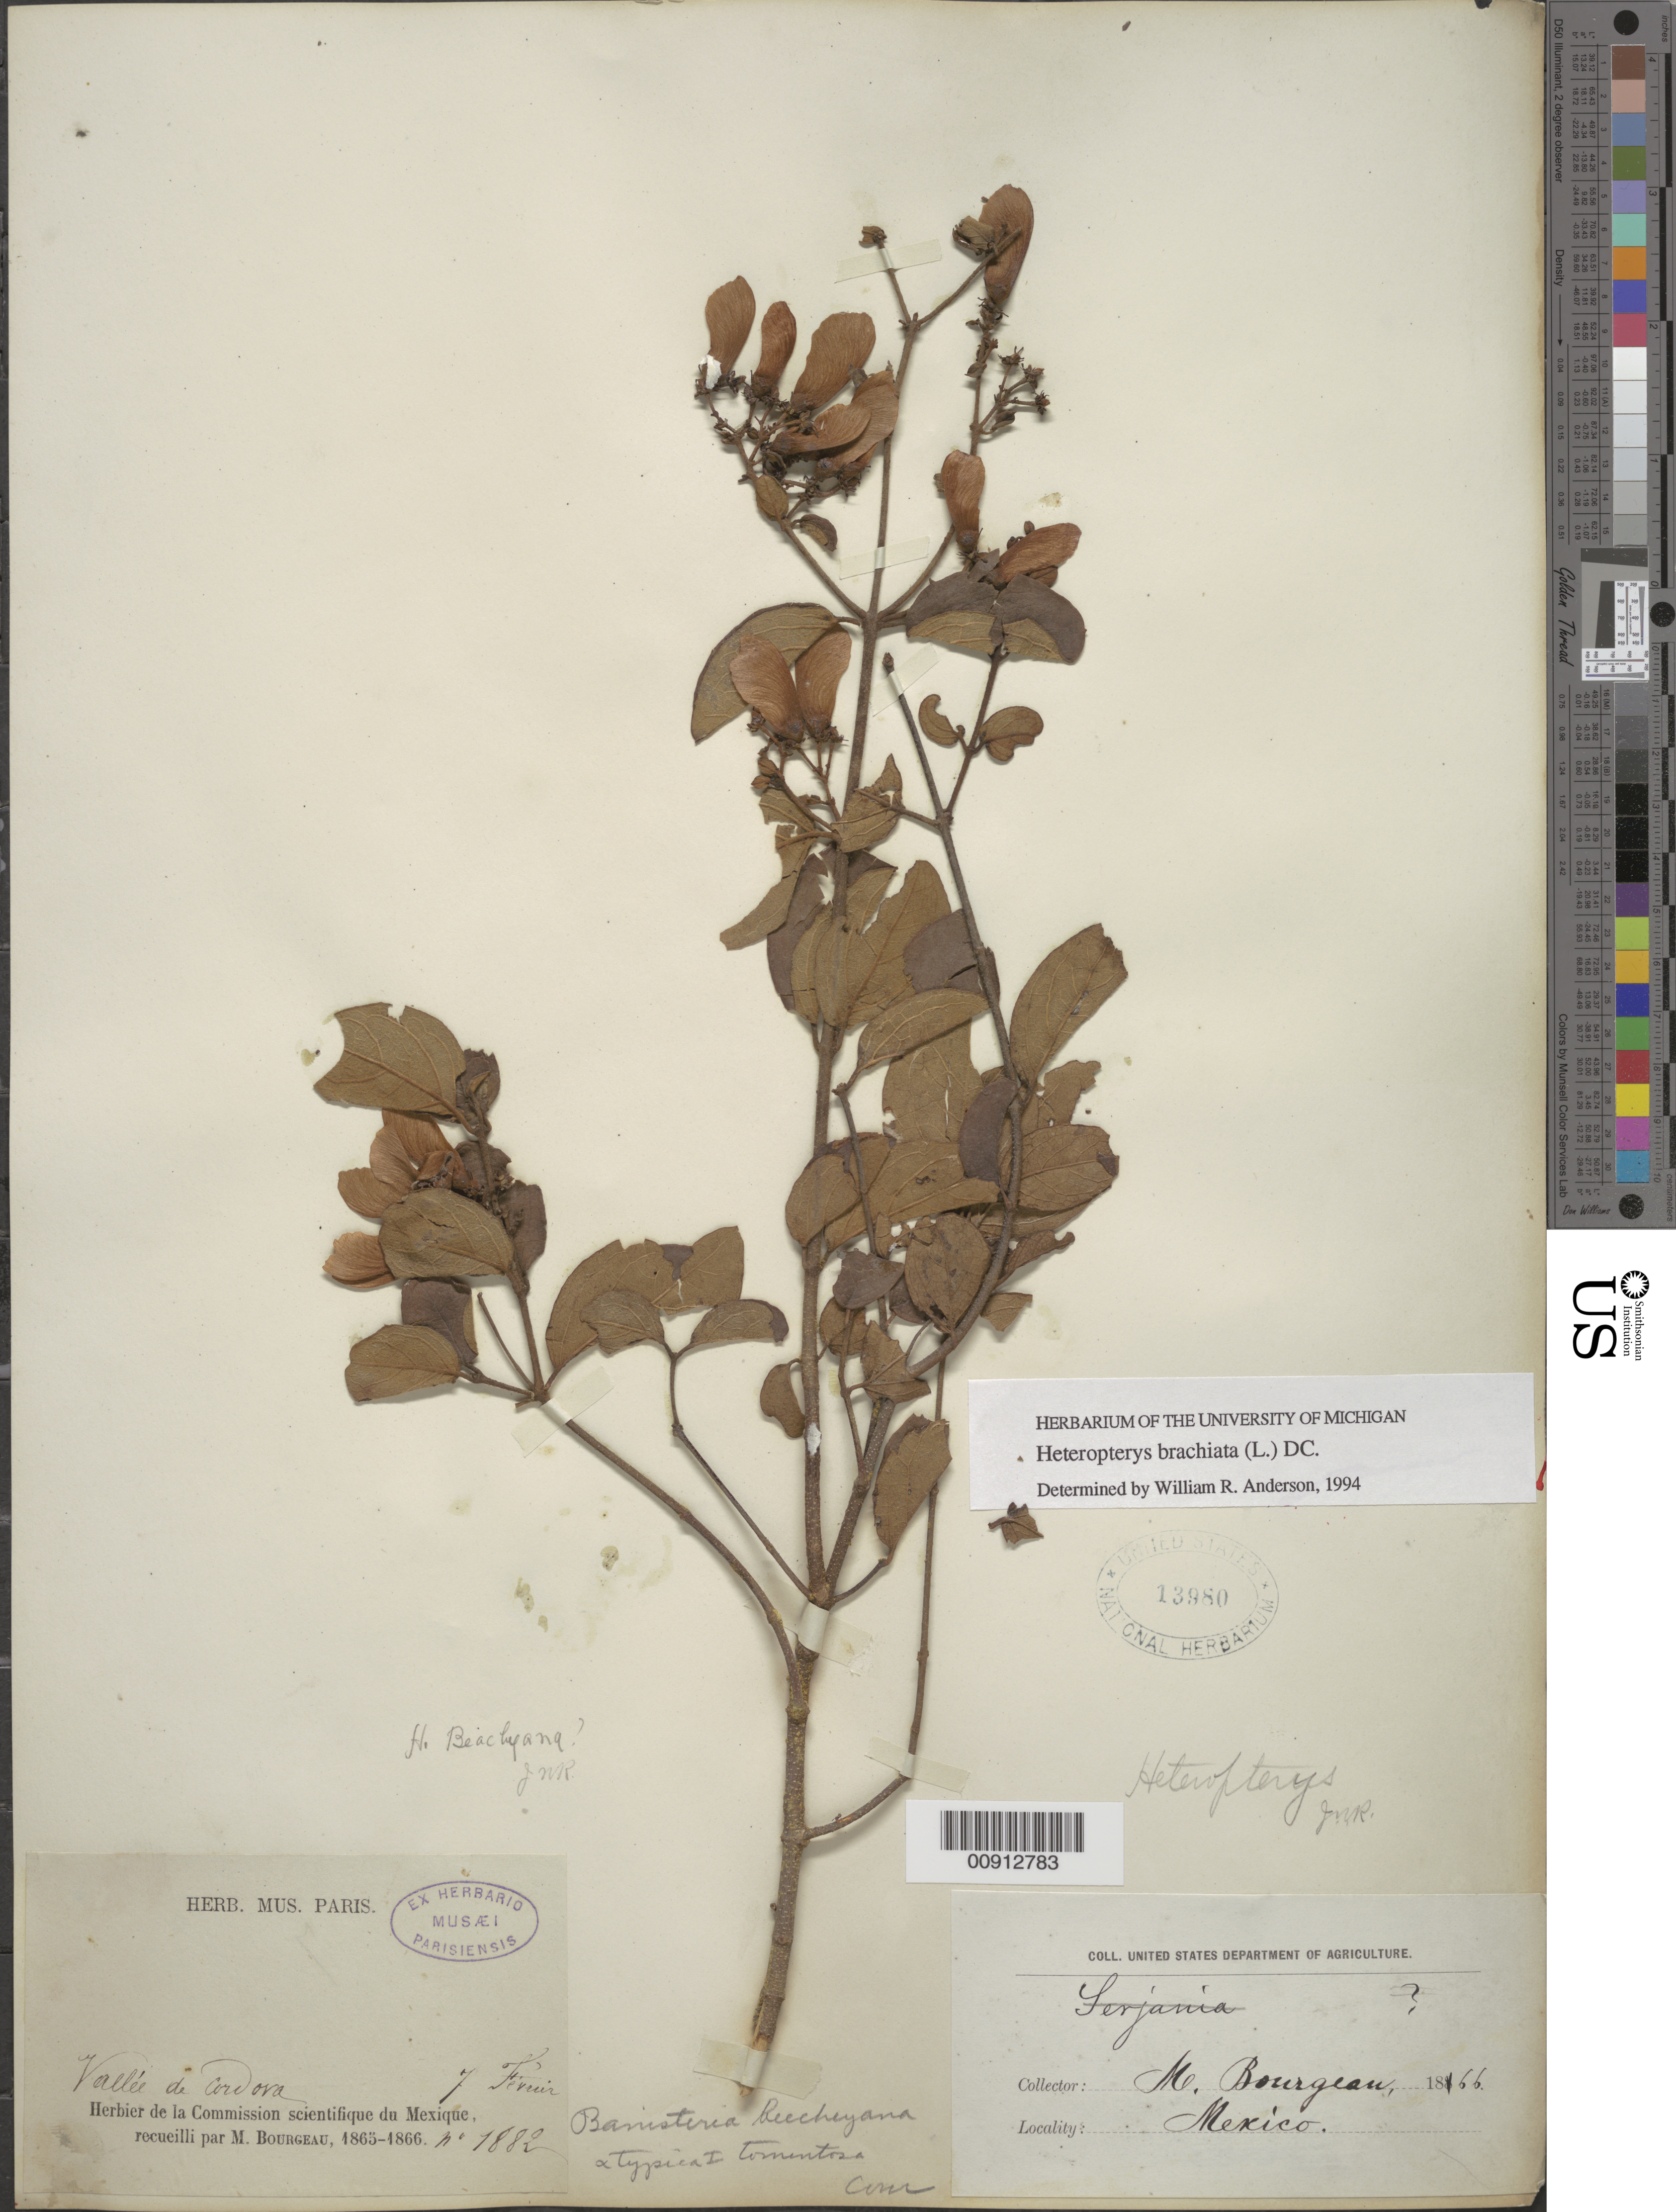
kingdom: Plantae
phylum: Tracheophyta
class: Magnoliopsida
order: Malpighiales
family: Malpighiaceae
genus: Heteropterys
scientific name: Heteropterys brachiata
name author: (L.) DC.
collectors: E. Bourgeau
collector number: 1882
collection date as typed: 07 Feb 1866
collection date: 1866-02-07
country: Mexico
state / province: Veracruz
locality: Vallée de Cordova.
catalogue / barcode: US 13980